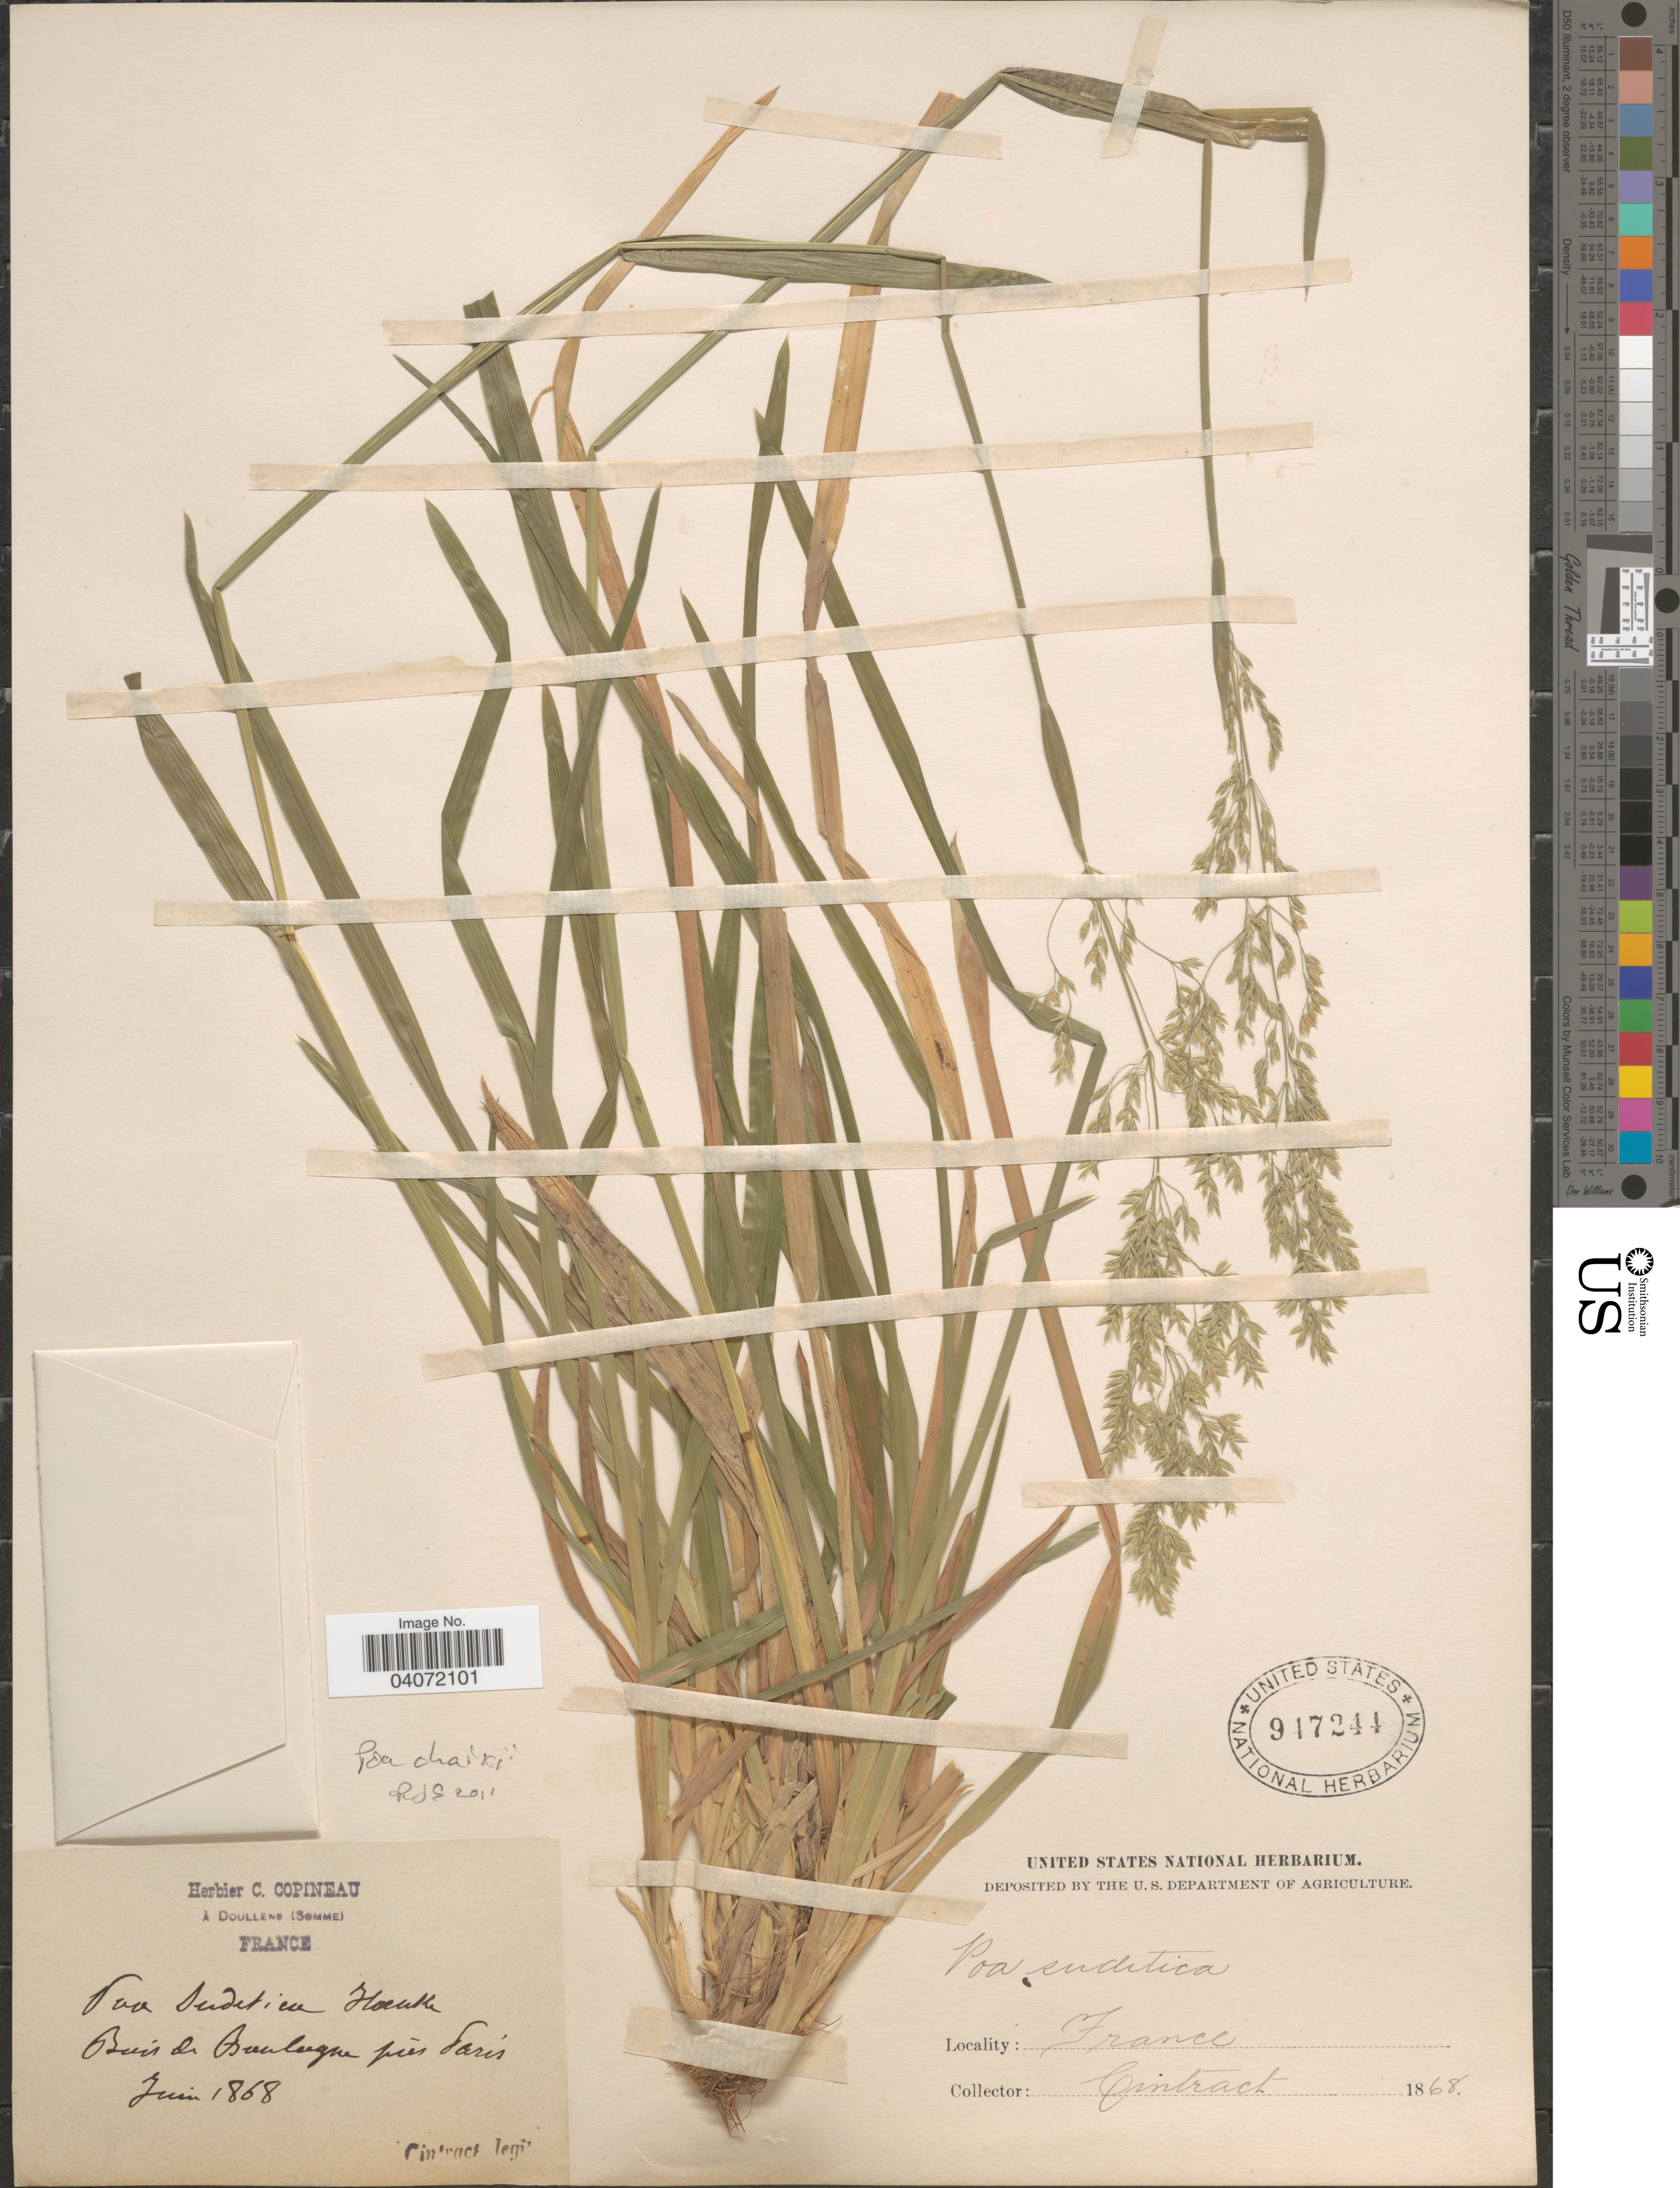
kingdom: Plantae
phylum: Tracheophyta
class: Liliopsida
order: Poales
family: Poaceae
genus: Poa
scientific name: Poa chaixii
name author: Vill.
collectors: Cintract, --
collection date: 1868-06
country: France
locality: Bois de Boulogne près Paris.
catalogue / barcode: US 947244